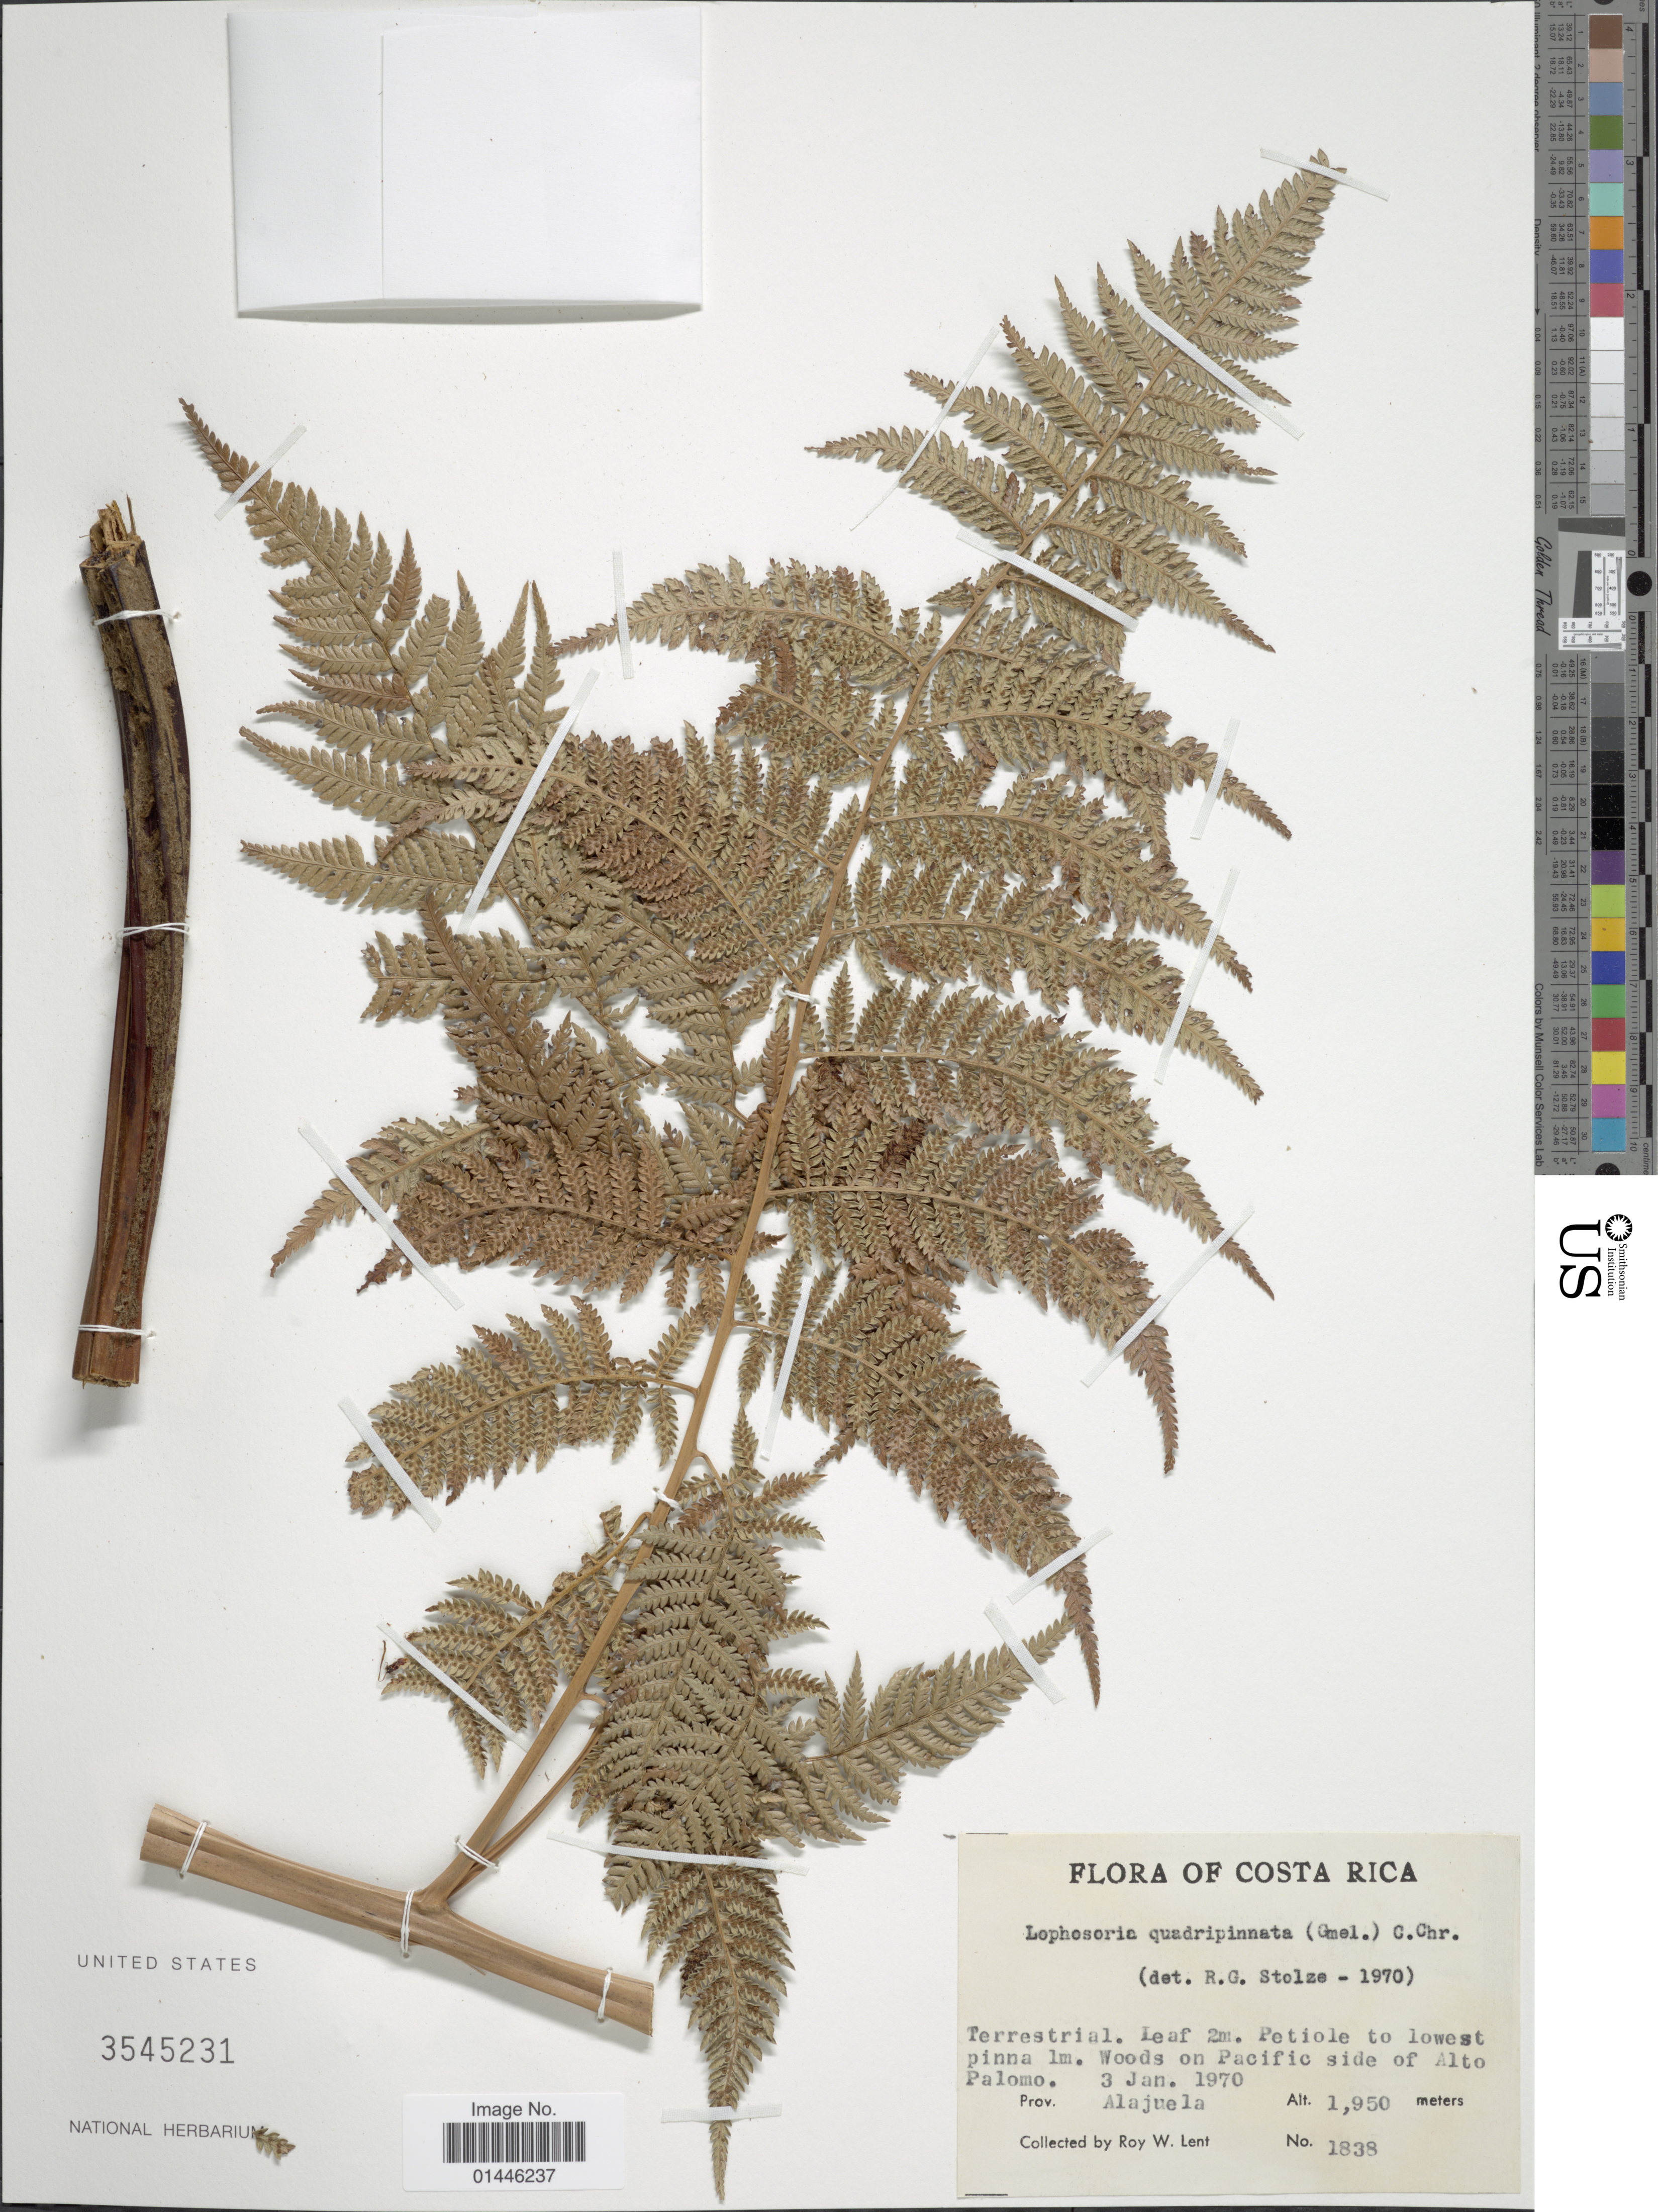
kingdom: Plantae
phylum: Tracheophyta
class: Polypodiopsida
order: Cyatheales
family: Dicksoniaceae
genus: Lophosoria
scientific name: Lophosoria quadripinnata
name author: (J.F. Gmel.) C. Chr.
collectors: R. W. Lent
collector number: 1838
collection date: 1970-01-03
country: Costa Rica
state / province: Alajuela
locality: Pacific side of Alto Palomo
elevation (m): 1950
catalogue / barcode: US 3545231